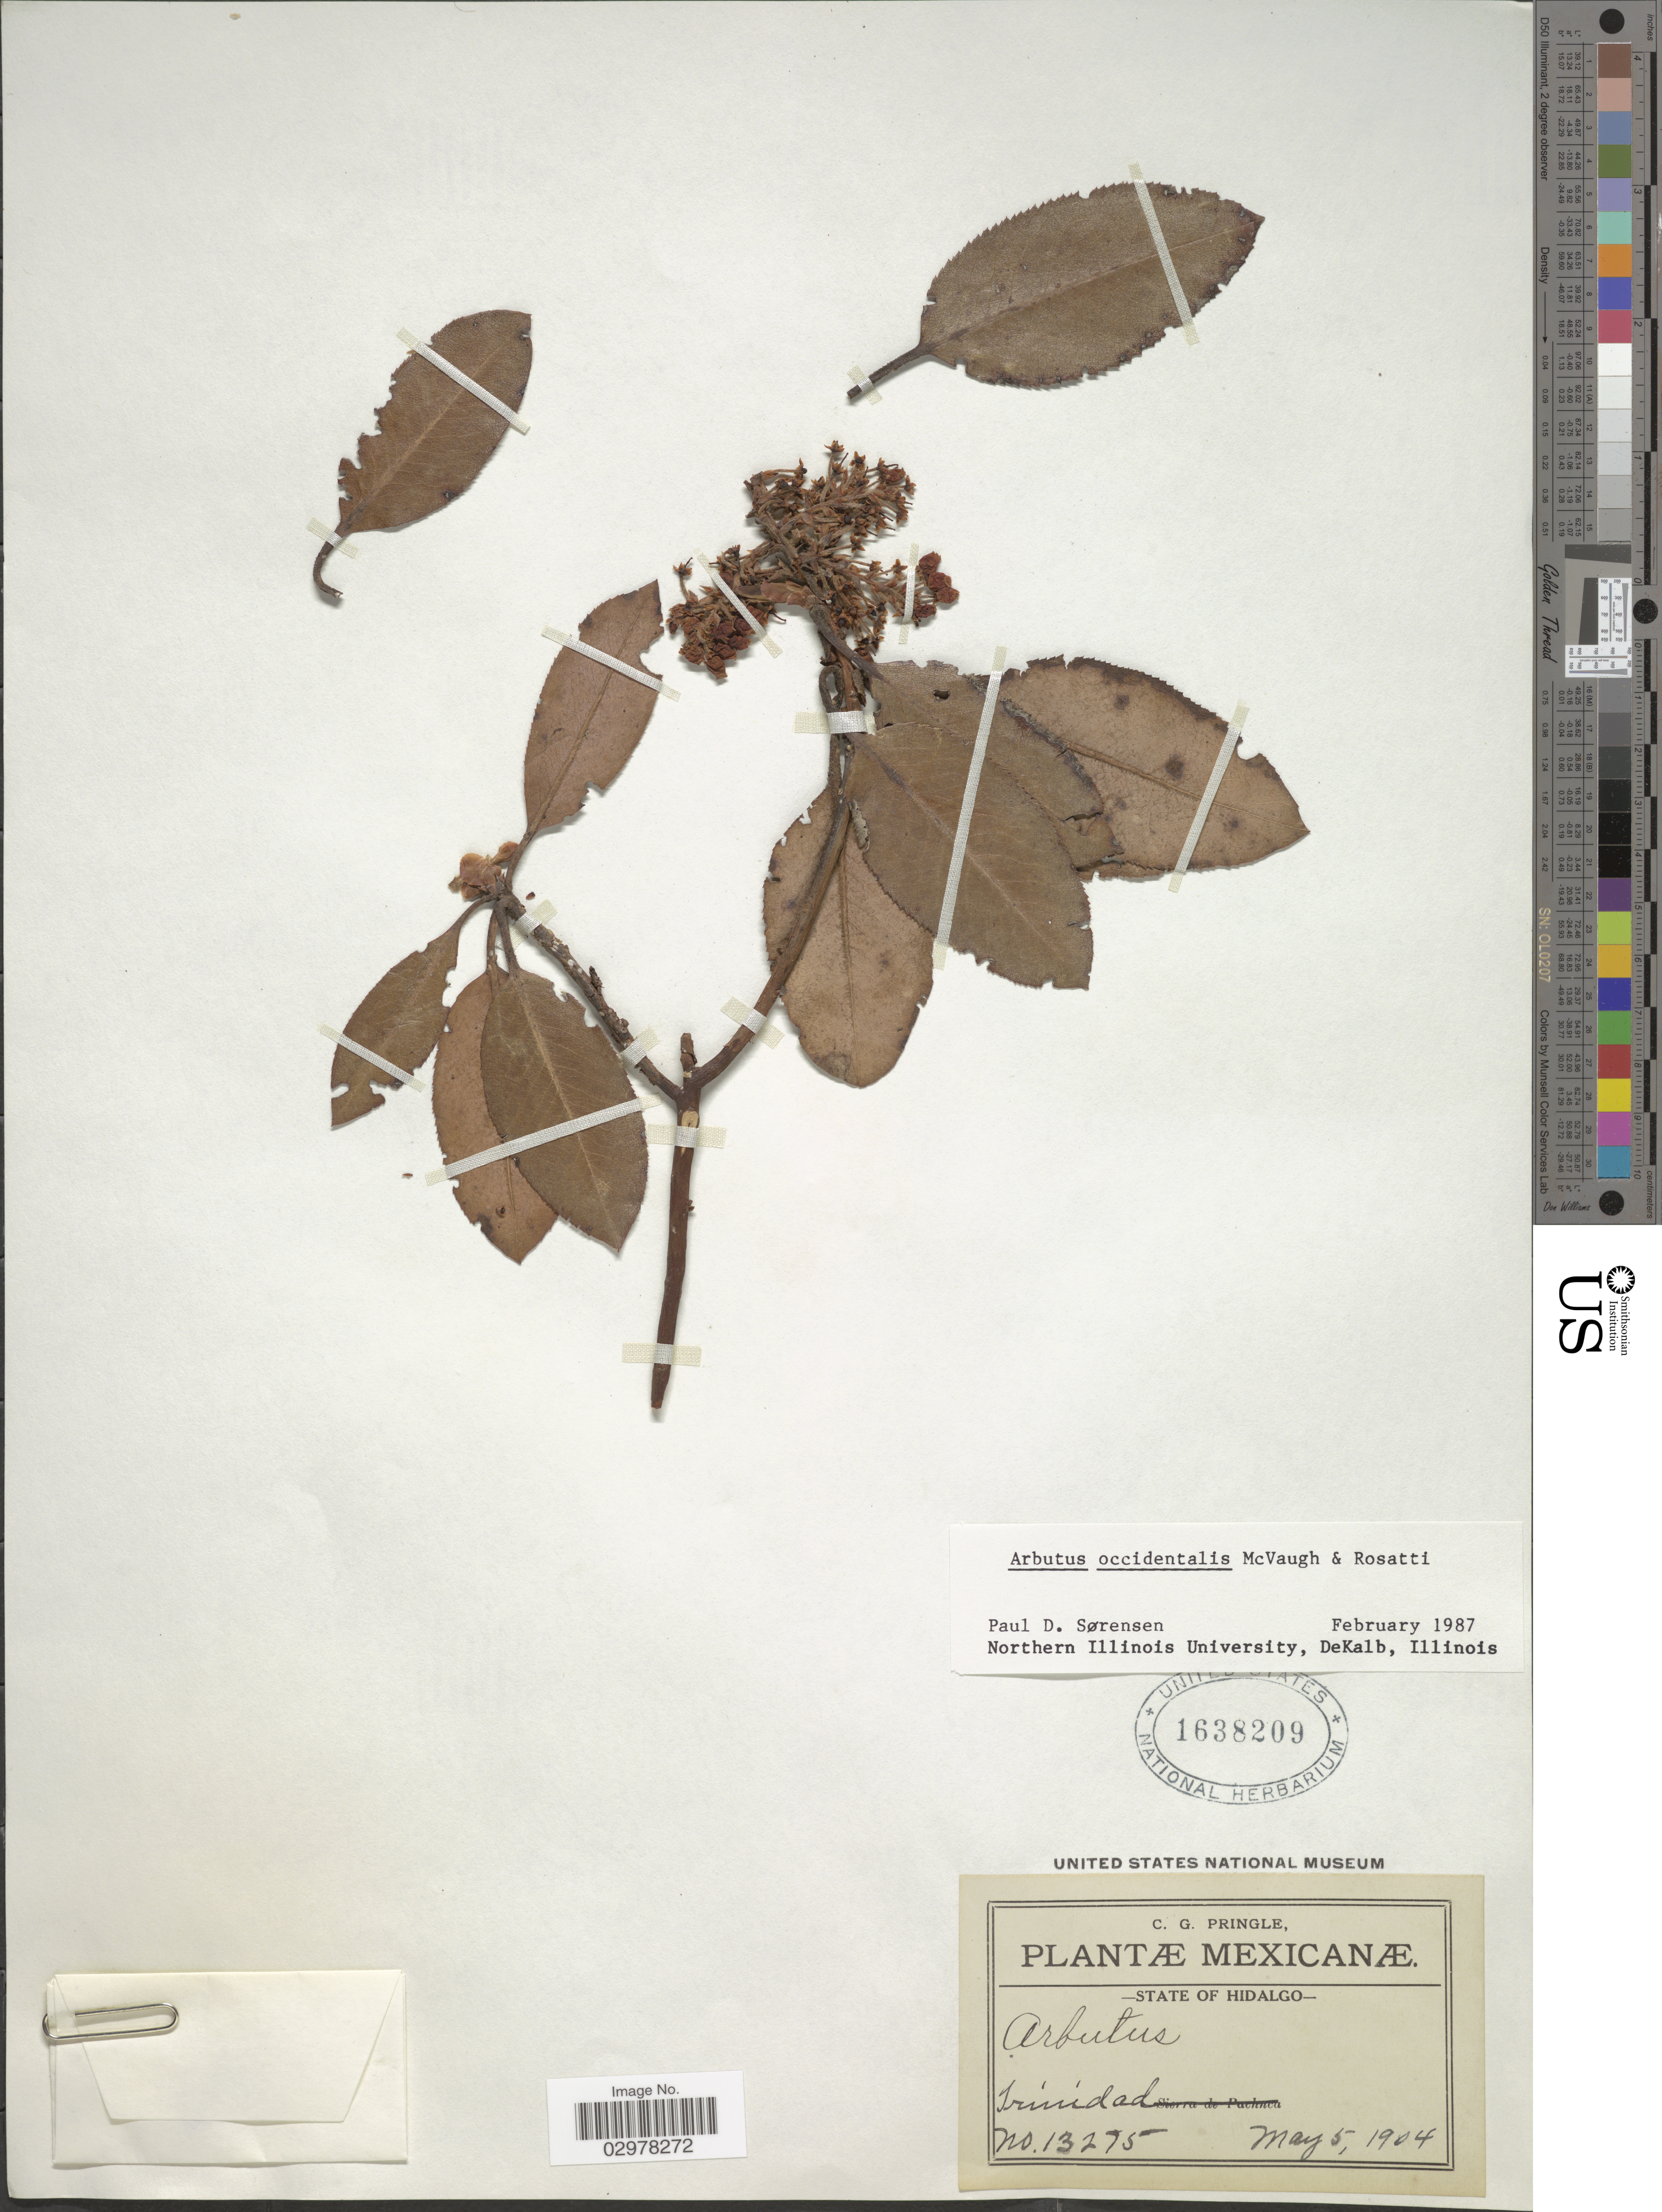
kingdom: Plantae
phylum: Tracheophyta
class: Magnoliopsida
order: Ericales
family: Ericaceae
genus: Arbutus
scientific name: Arbutus occidentalis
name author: McVaugh & Rosatti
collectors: C. G. Pringle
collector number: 13275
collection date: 1904-05-05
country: Mexico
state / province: Hidalgo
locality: Trinidad.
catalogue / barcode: US 1638209